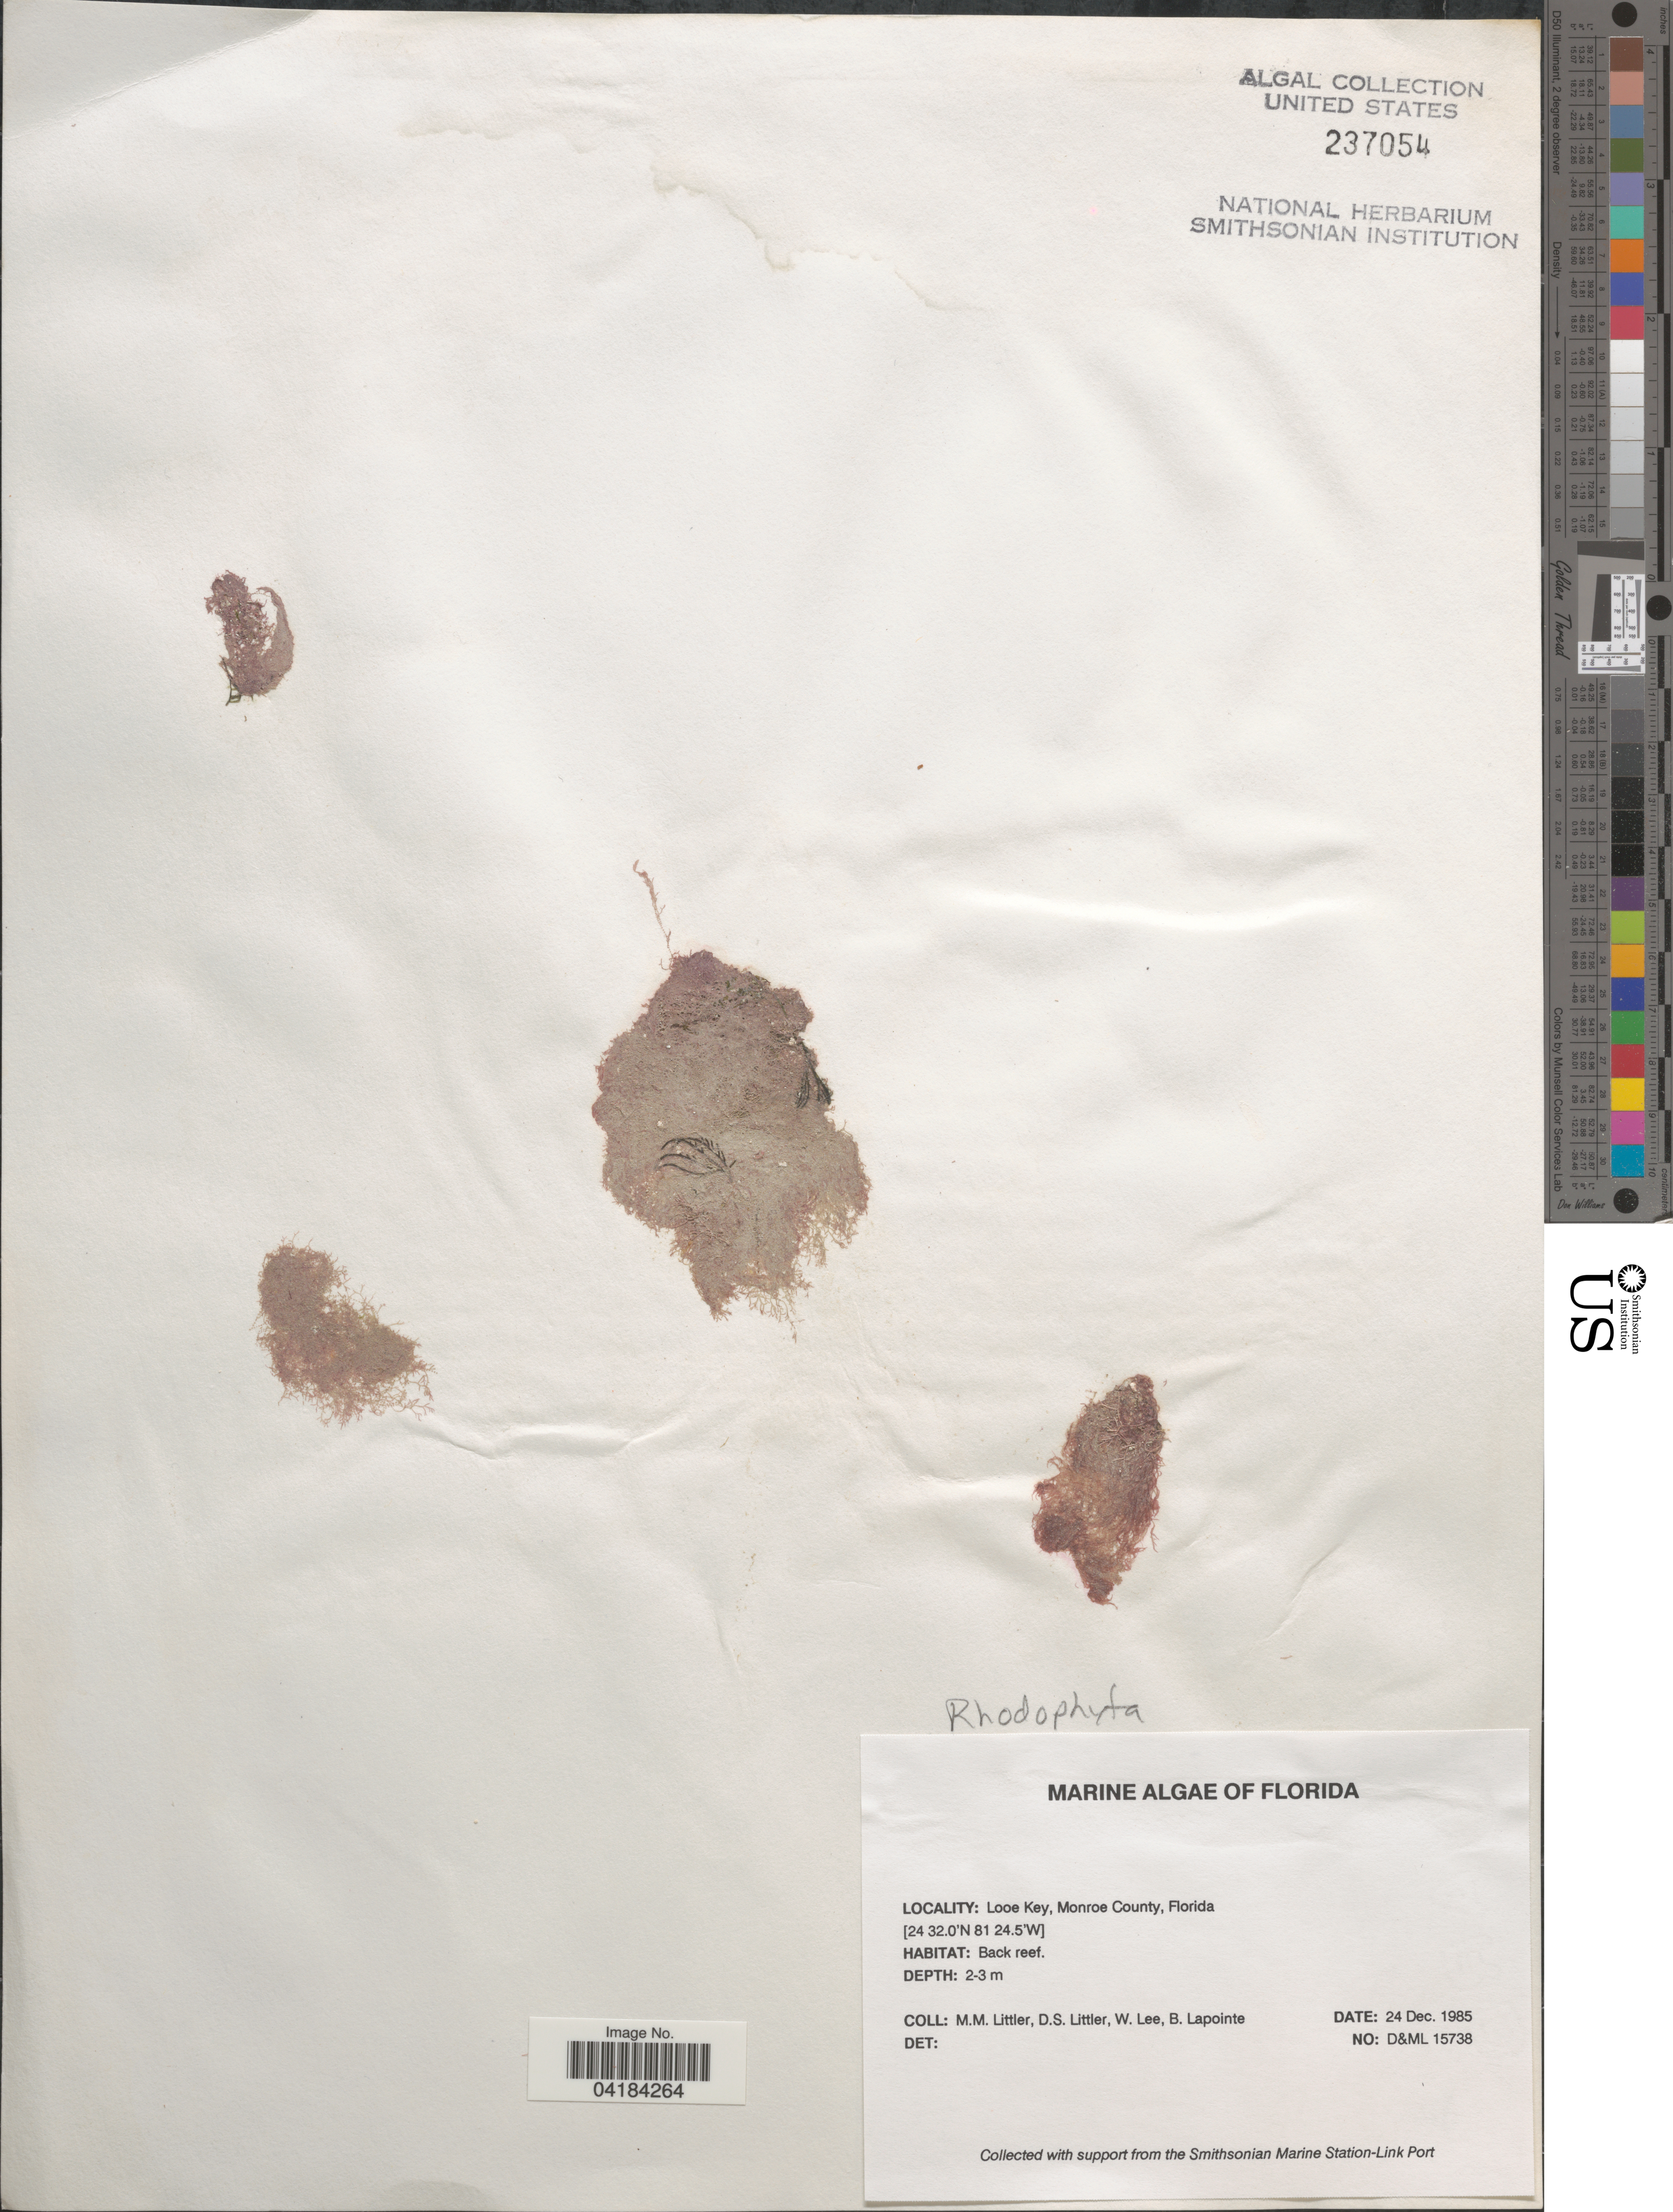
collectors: D. S. Littler, W. Lee & B. Lapointe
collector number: D&ML15738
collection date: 1985-12-24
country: United States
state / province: Florida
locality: Looe Key, Monroe County.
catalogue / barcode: US 237054